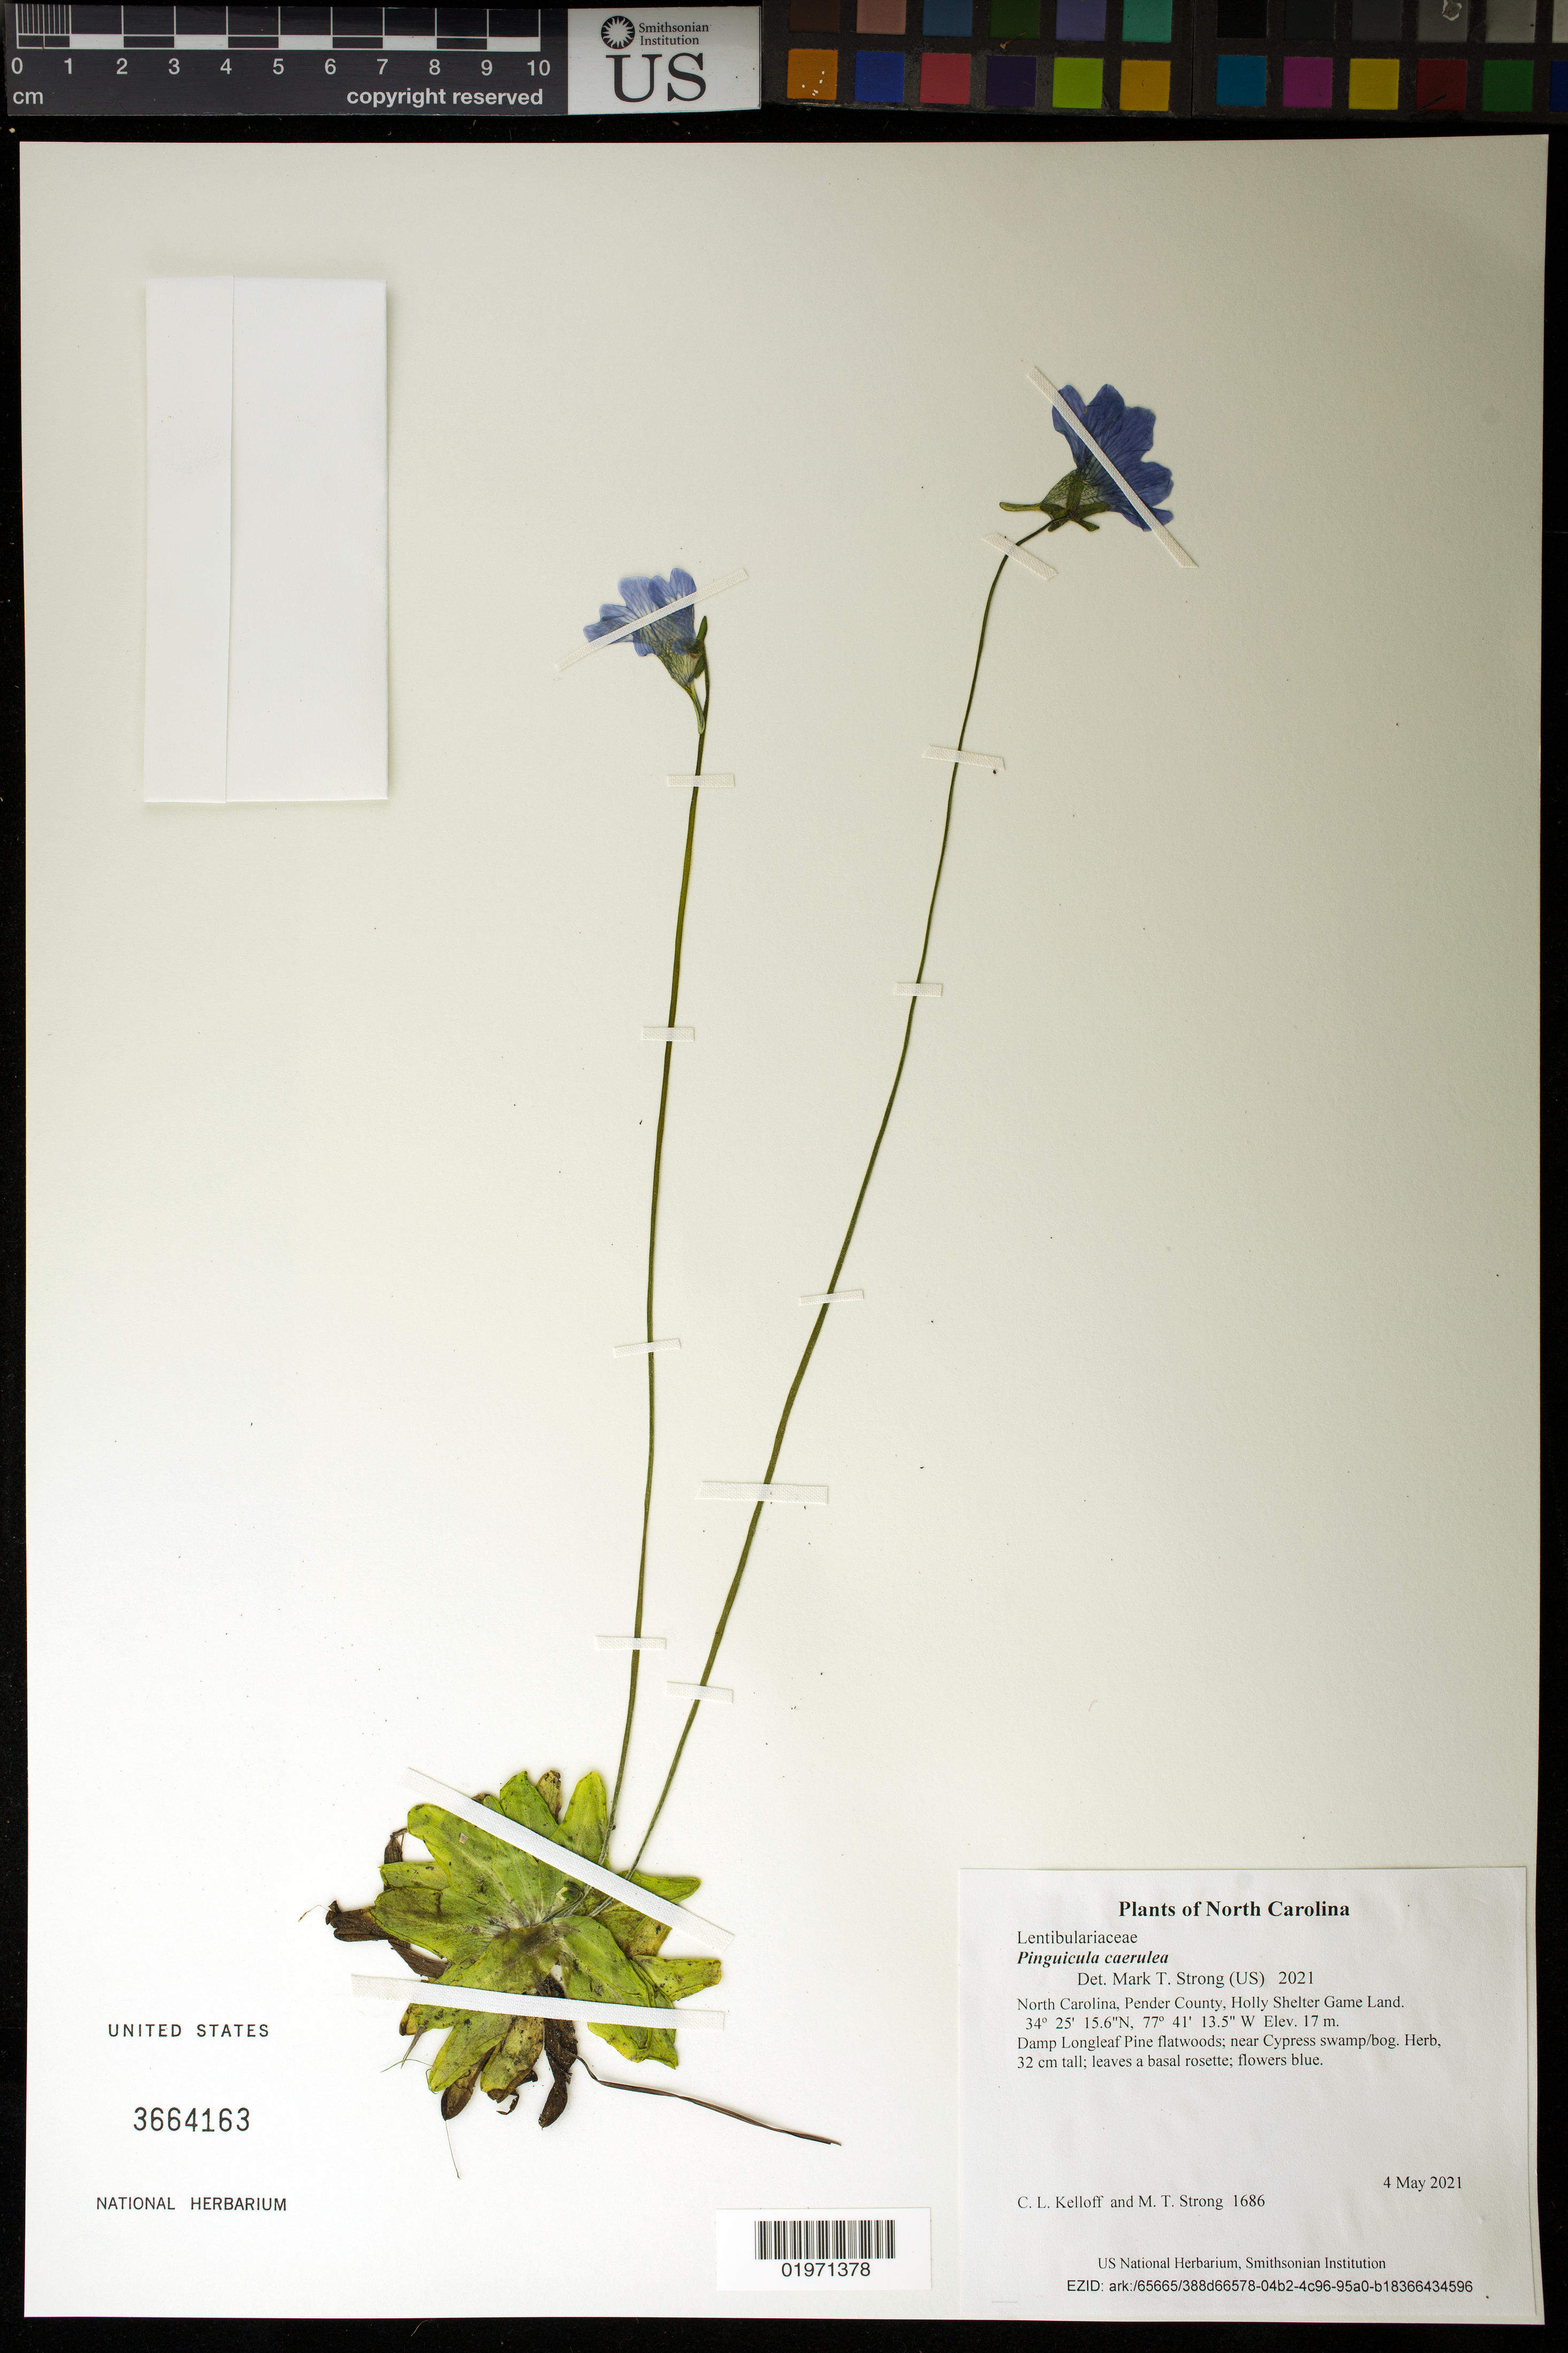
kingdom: Plantae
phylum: Tracheophyta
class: Magnoliopsida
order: Lamiales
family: Lentibulariaceae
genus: Pinguicula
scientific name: Pinguicula caerulea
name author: Walter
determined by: Strong, M. T., (US), Smithsonian Institution - National Museum of Natural History (UNITED STATES)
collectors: C. L. Kelloff & M. T. Strong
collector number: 1686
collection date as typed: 4 May 2021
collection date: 2021-05-04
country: United States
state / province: North Carolina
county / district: Pender County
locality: Holly Shelter Game Land.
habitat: Damp Longleaf Pine flatwoods; near Cypress swamp/bog.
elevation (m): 17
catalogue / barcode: US 3664163